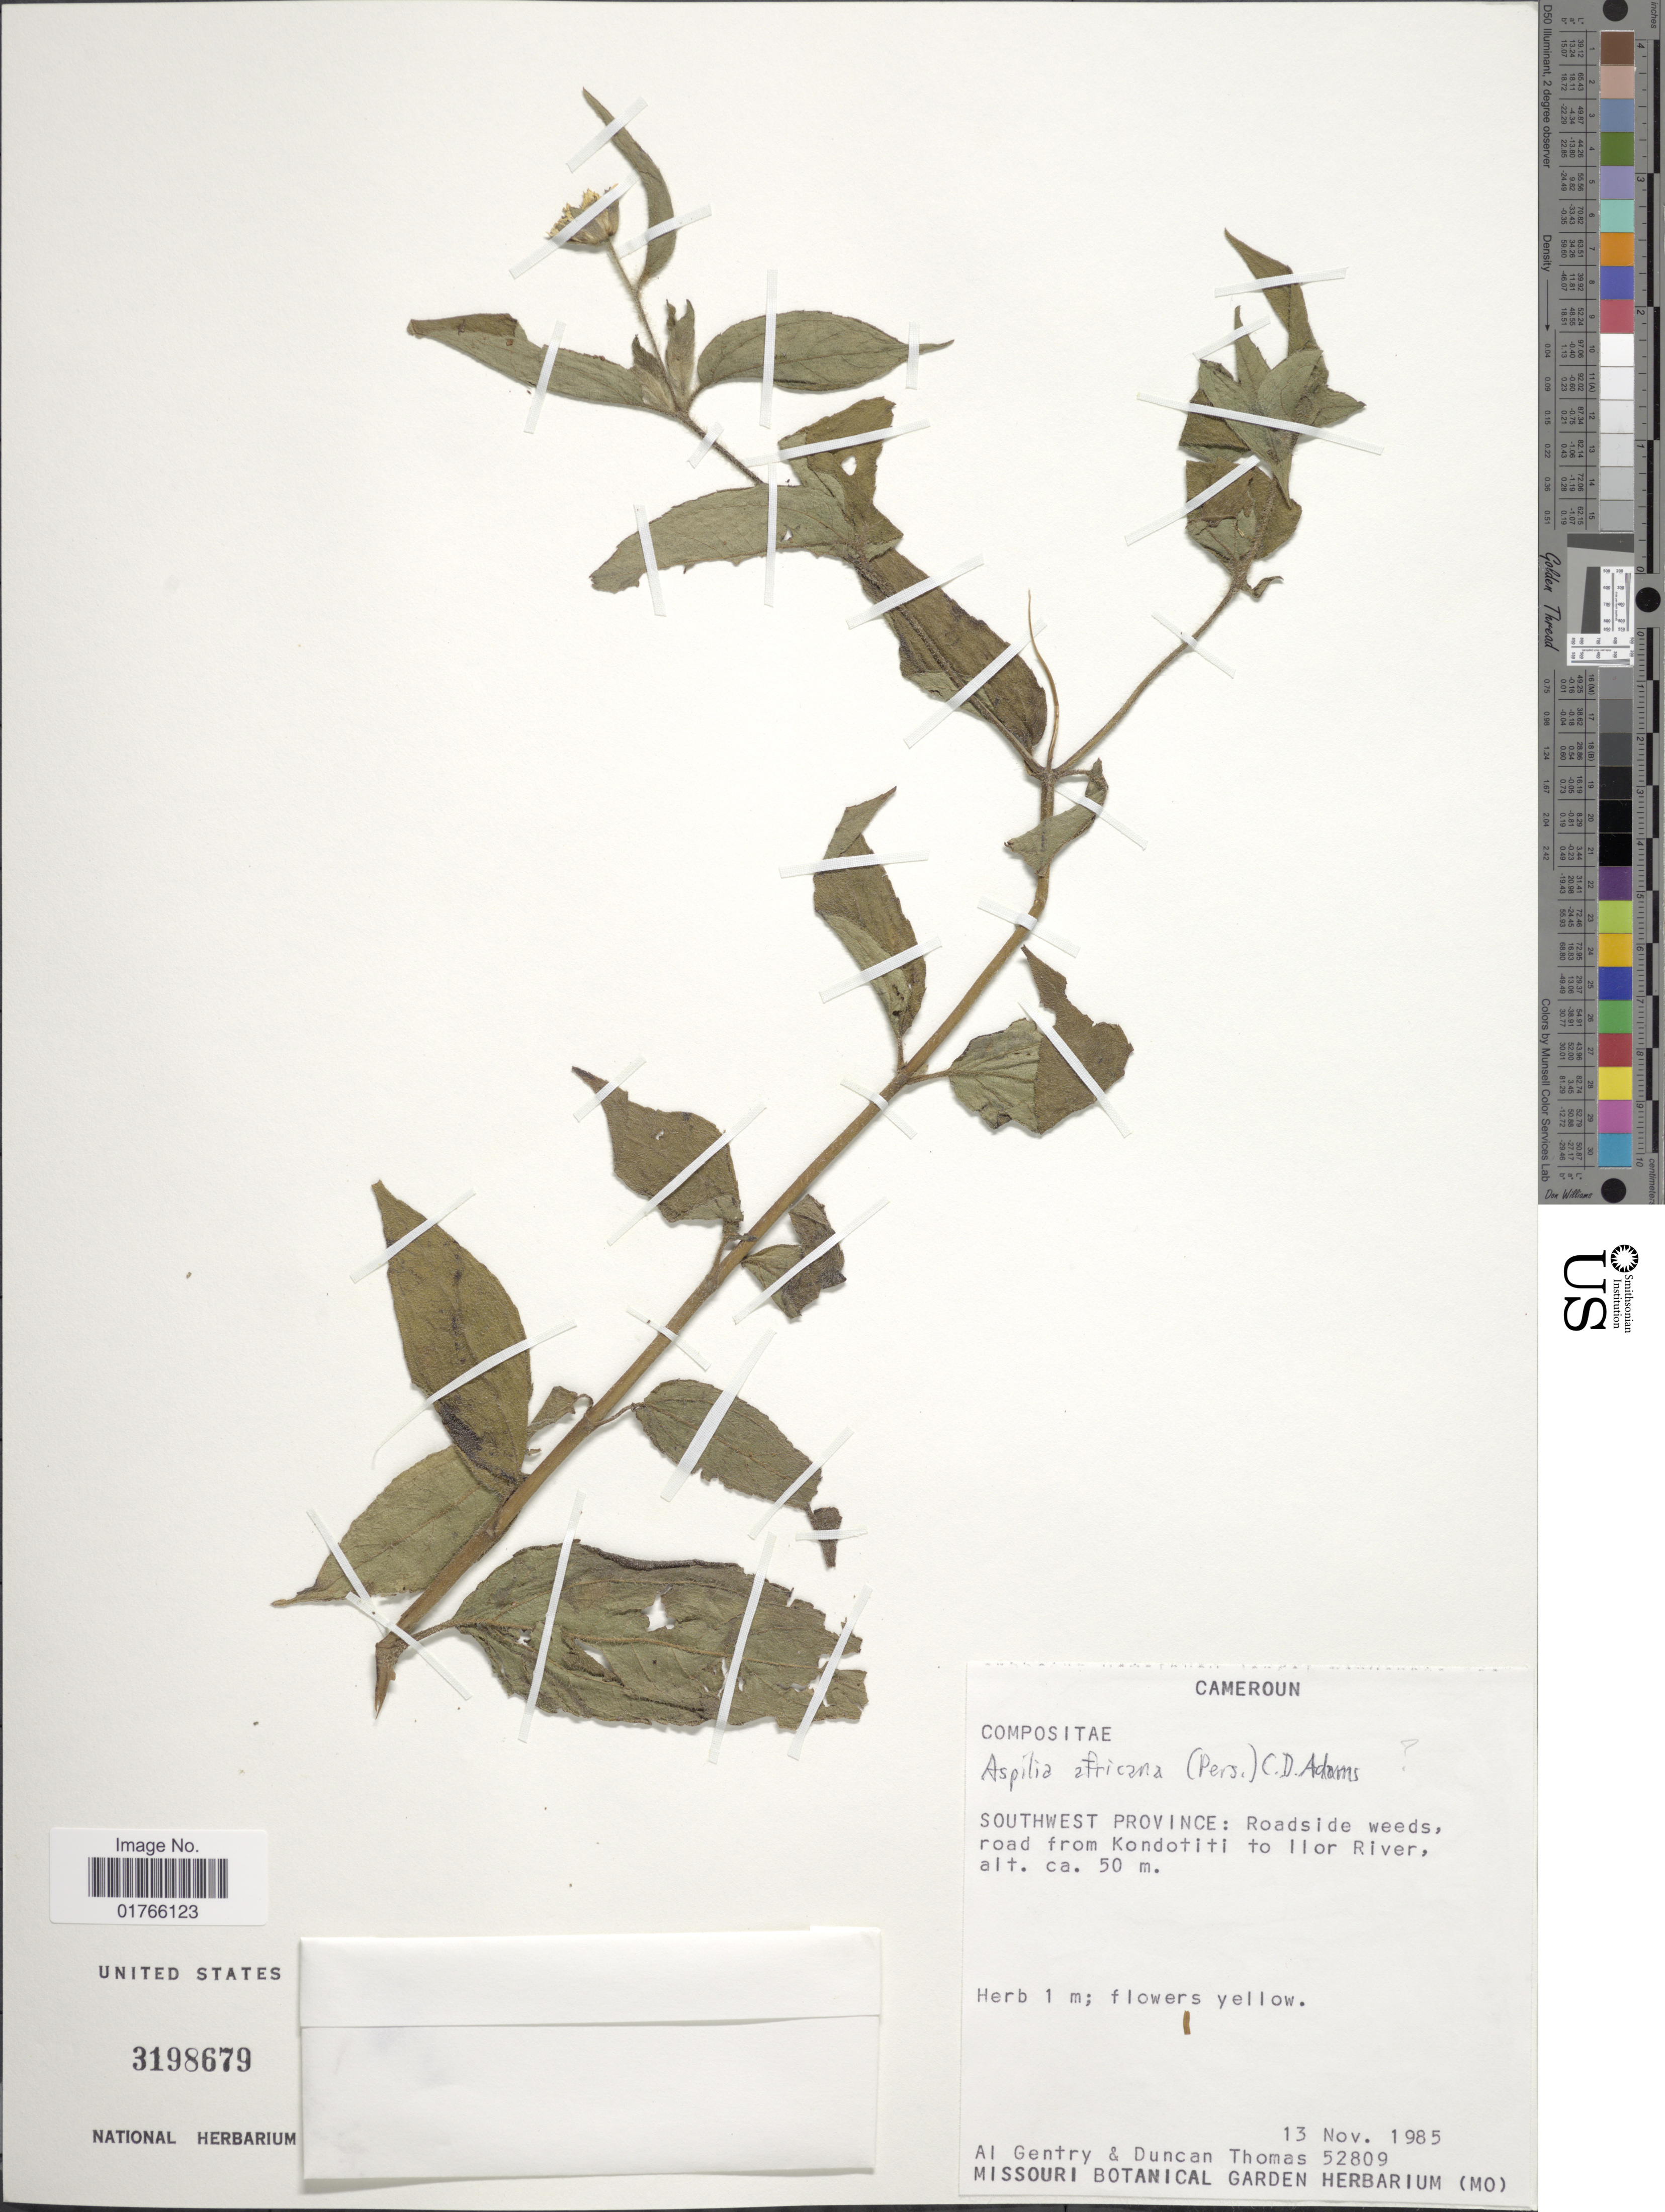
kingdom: Plantae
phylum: Tracheophyta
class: Magnoliopsida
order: Asterales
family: Asteraceae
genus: Aspilia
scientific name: Aspilia africana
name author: (Pers.) C.D. Adams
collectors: A. H. Gentry & D. W. Thomas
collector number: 52809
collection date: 1985-11-13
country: Cameroon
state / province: Sud-Ouest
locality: Southwest Province, road from Kondotiti to Ilor River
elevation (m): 50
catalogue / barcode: US 3198679